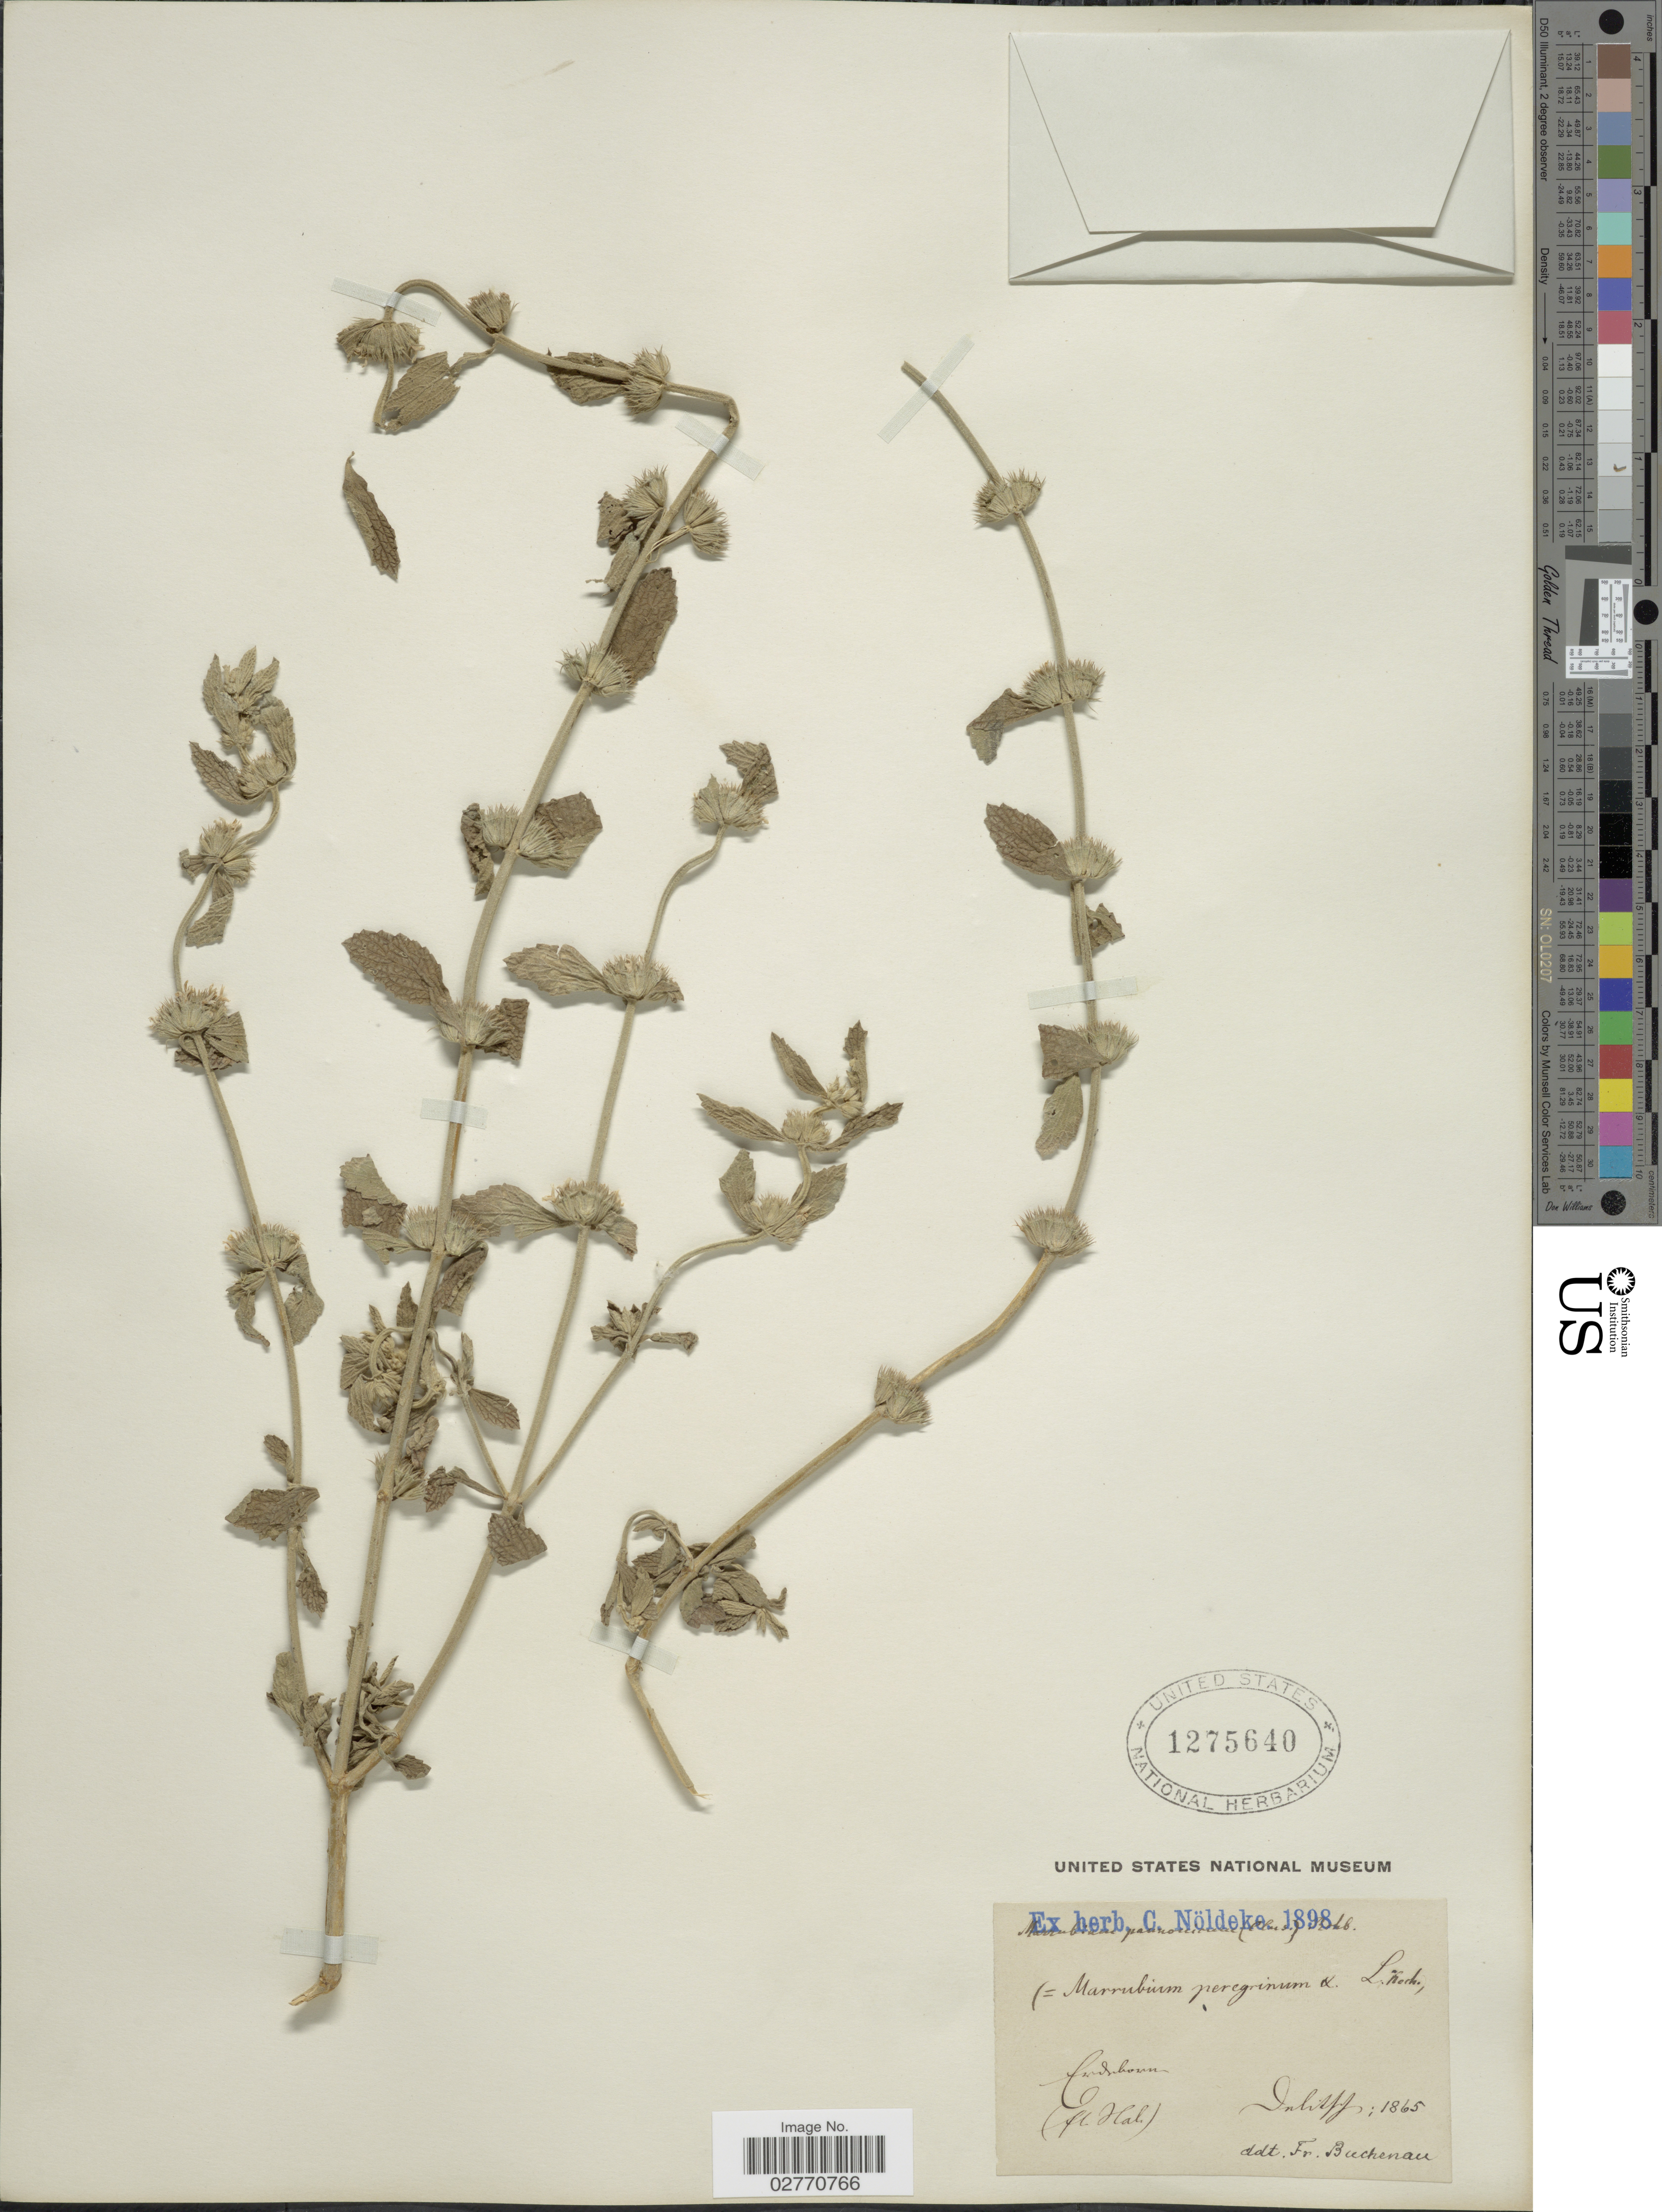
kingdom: Plantae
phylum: Tracheophyta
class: Magnoliopsida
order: Lamiales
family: Lamiaceae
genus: Marrubium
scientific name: Marrubium peregrinum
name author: L.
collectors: C. Noldeke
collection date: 1865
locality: Andoboun, (Al Hal.) [interpreted]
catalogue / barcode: US 1275640